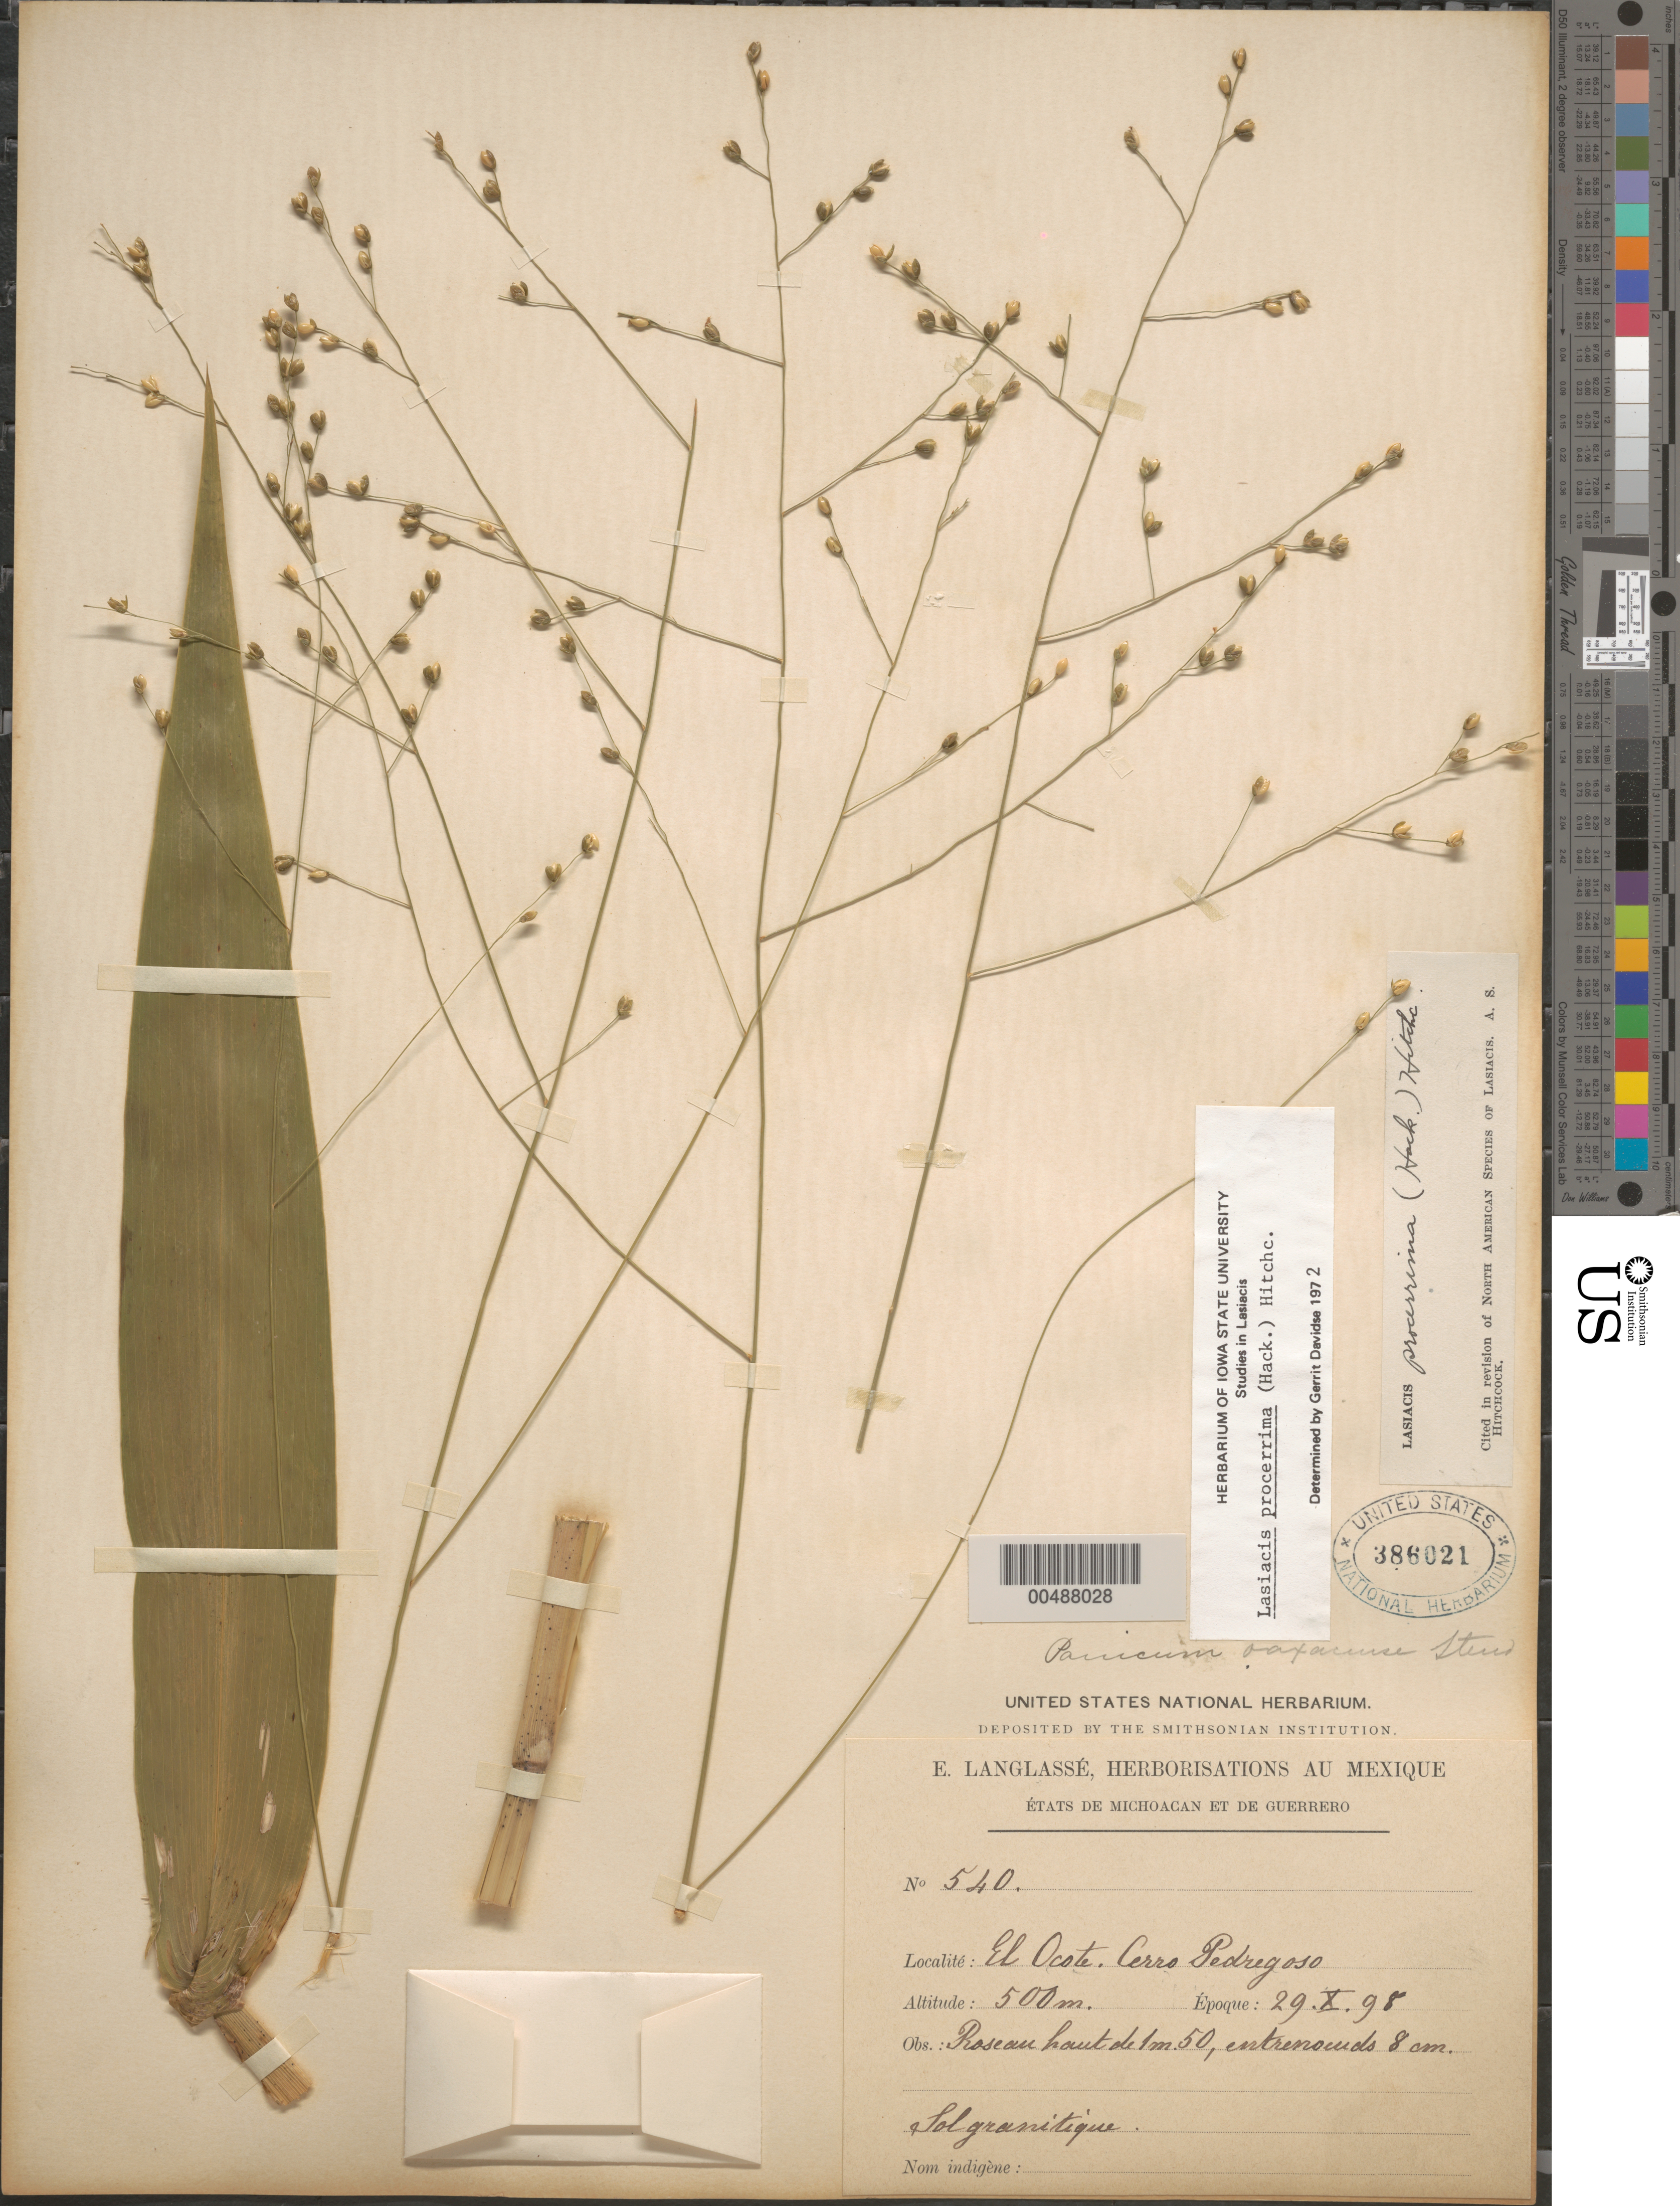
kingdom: Plantae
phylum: Tracheophyta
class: Liliopsida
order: Poales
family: Poaceae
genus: Lasiacis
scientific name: Lasiacis procerrima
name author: (Hack.) Hitchc.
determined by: Davidse, Gerrit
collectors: E. Langlassé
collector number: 540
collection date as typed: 29 Oct 1898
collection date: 1898-10-29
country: Mexico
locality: tats de Michoacan et de Guerrero, El Ocote, Cerro Pedregoso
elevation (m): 500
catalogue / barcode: US 386021